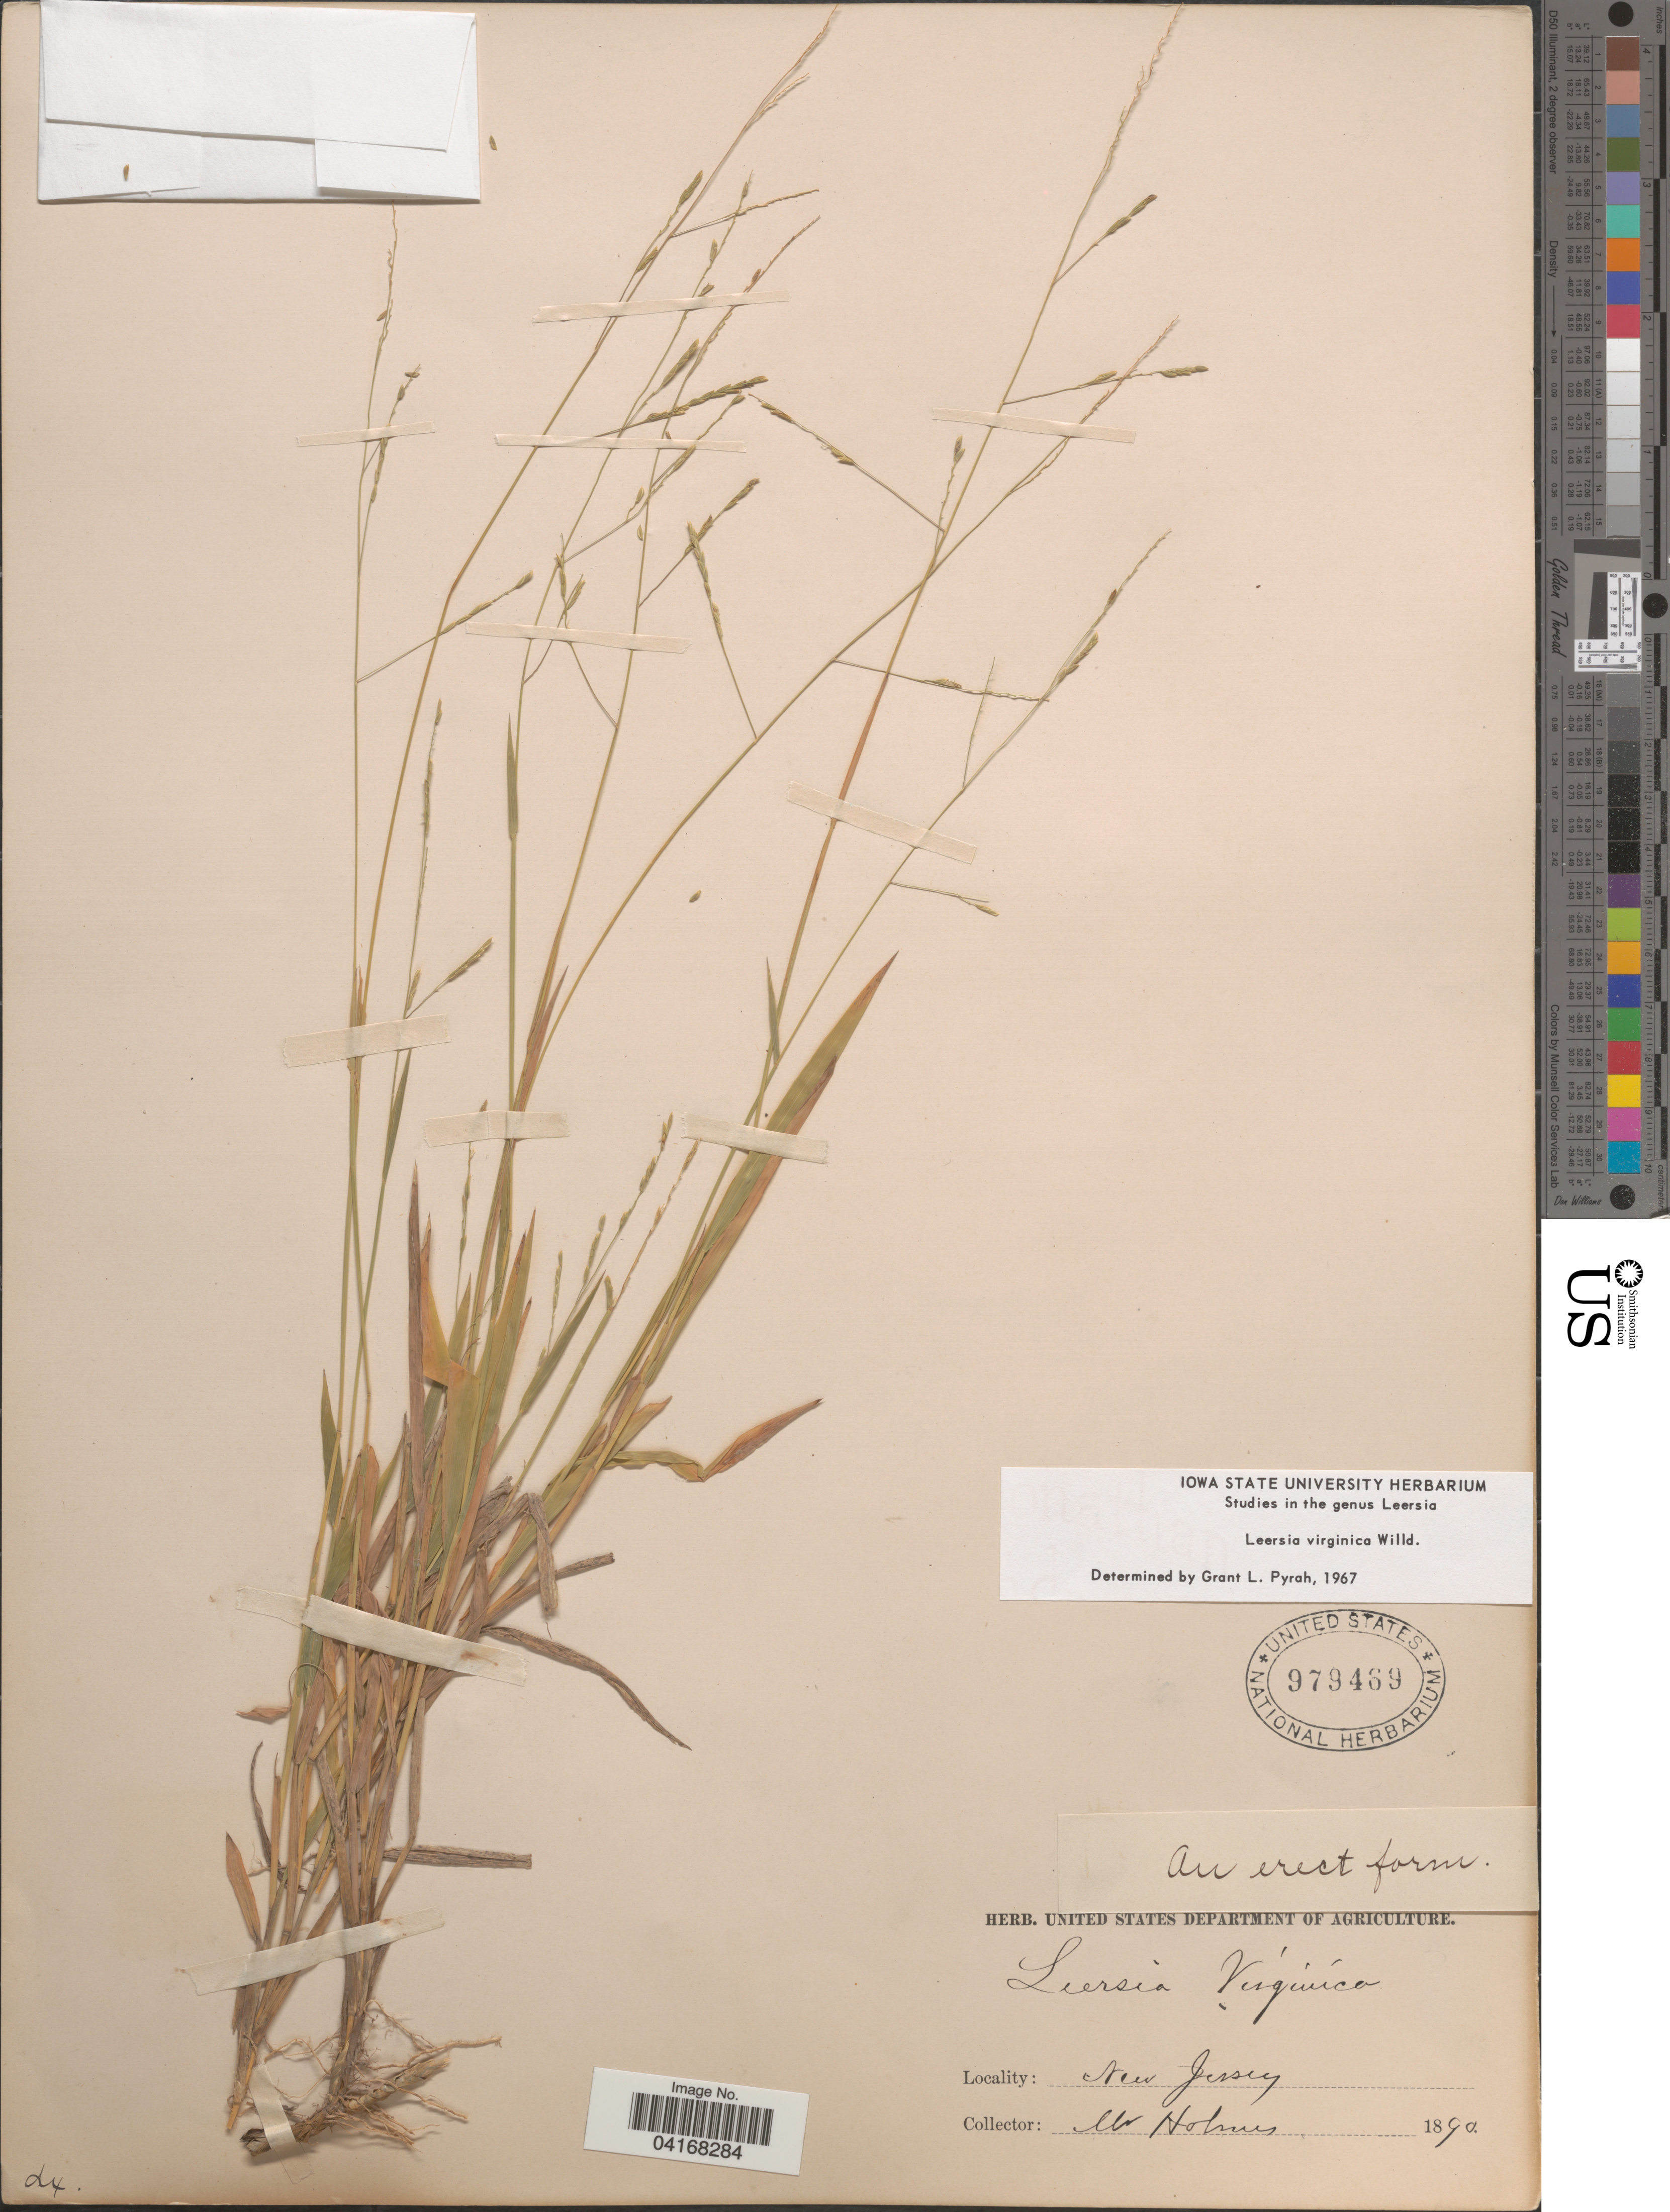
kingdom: Plantae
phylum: Tracheophyta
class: Liliopsida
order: Poales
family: Poaceae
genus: Leersia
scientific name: Leersia virginica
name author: Willd.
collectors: -. Holmes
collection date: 1890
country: United States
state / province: New Jersey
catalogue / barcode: US 979469